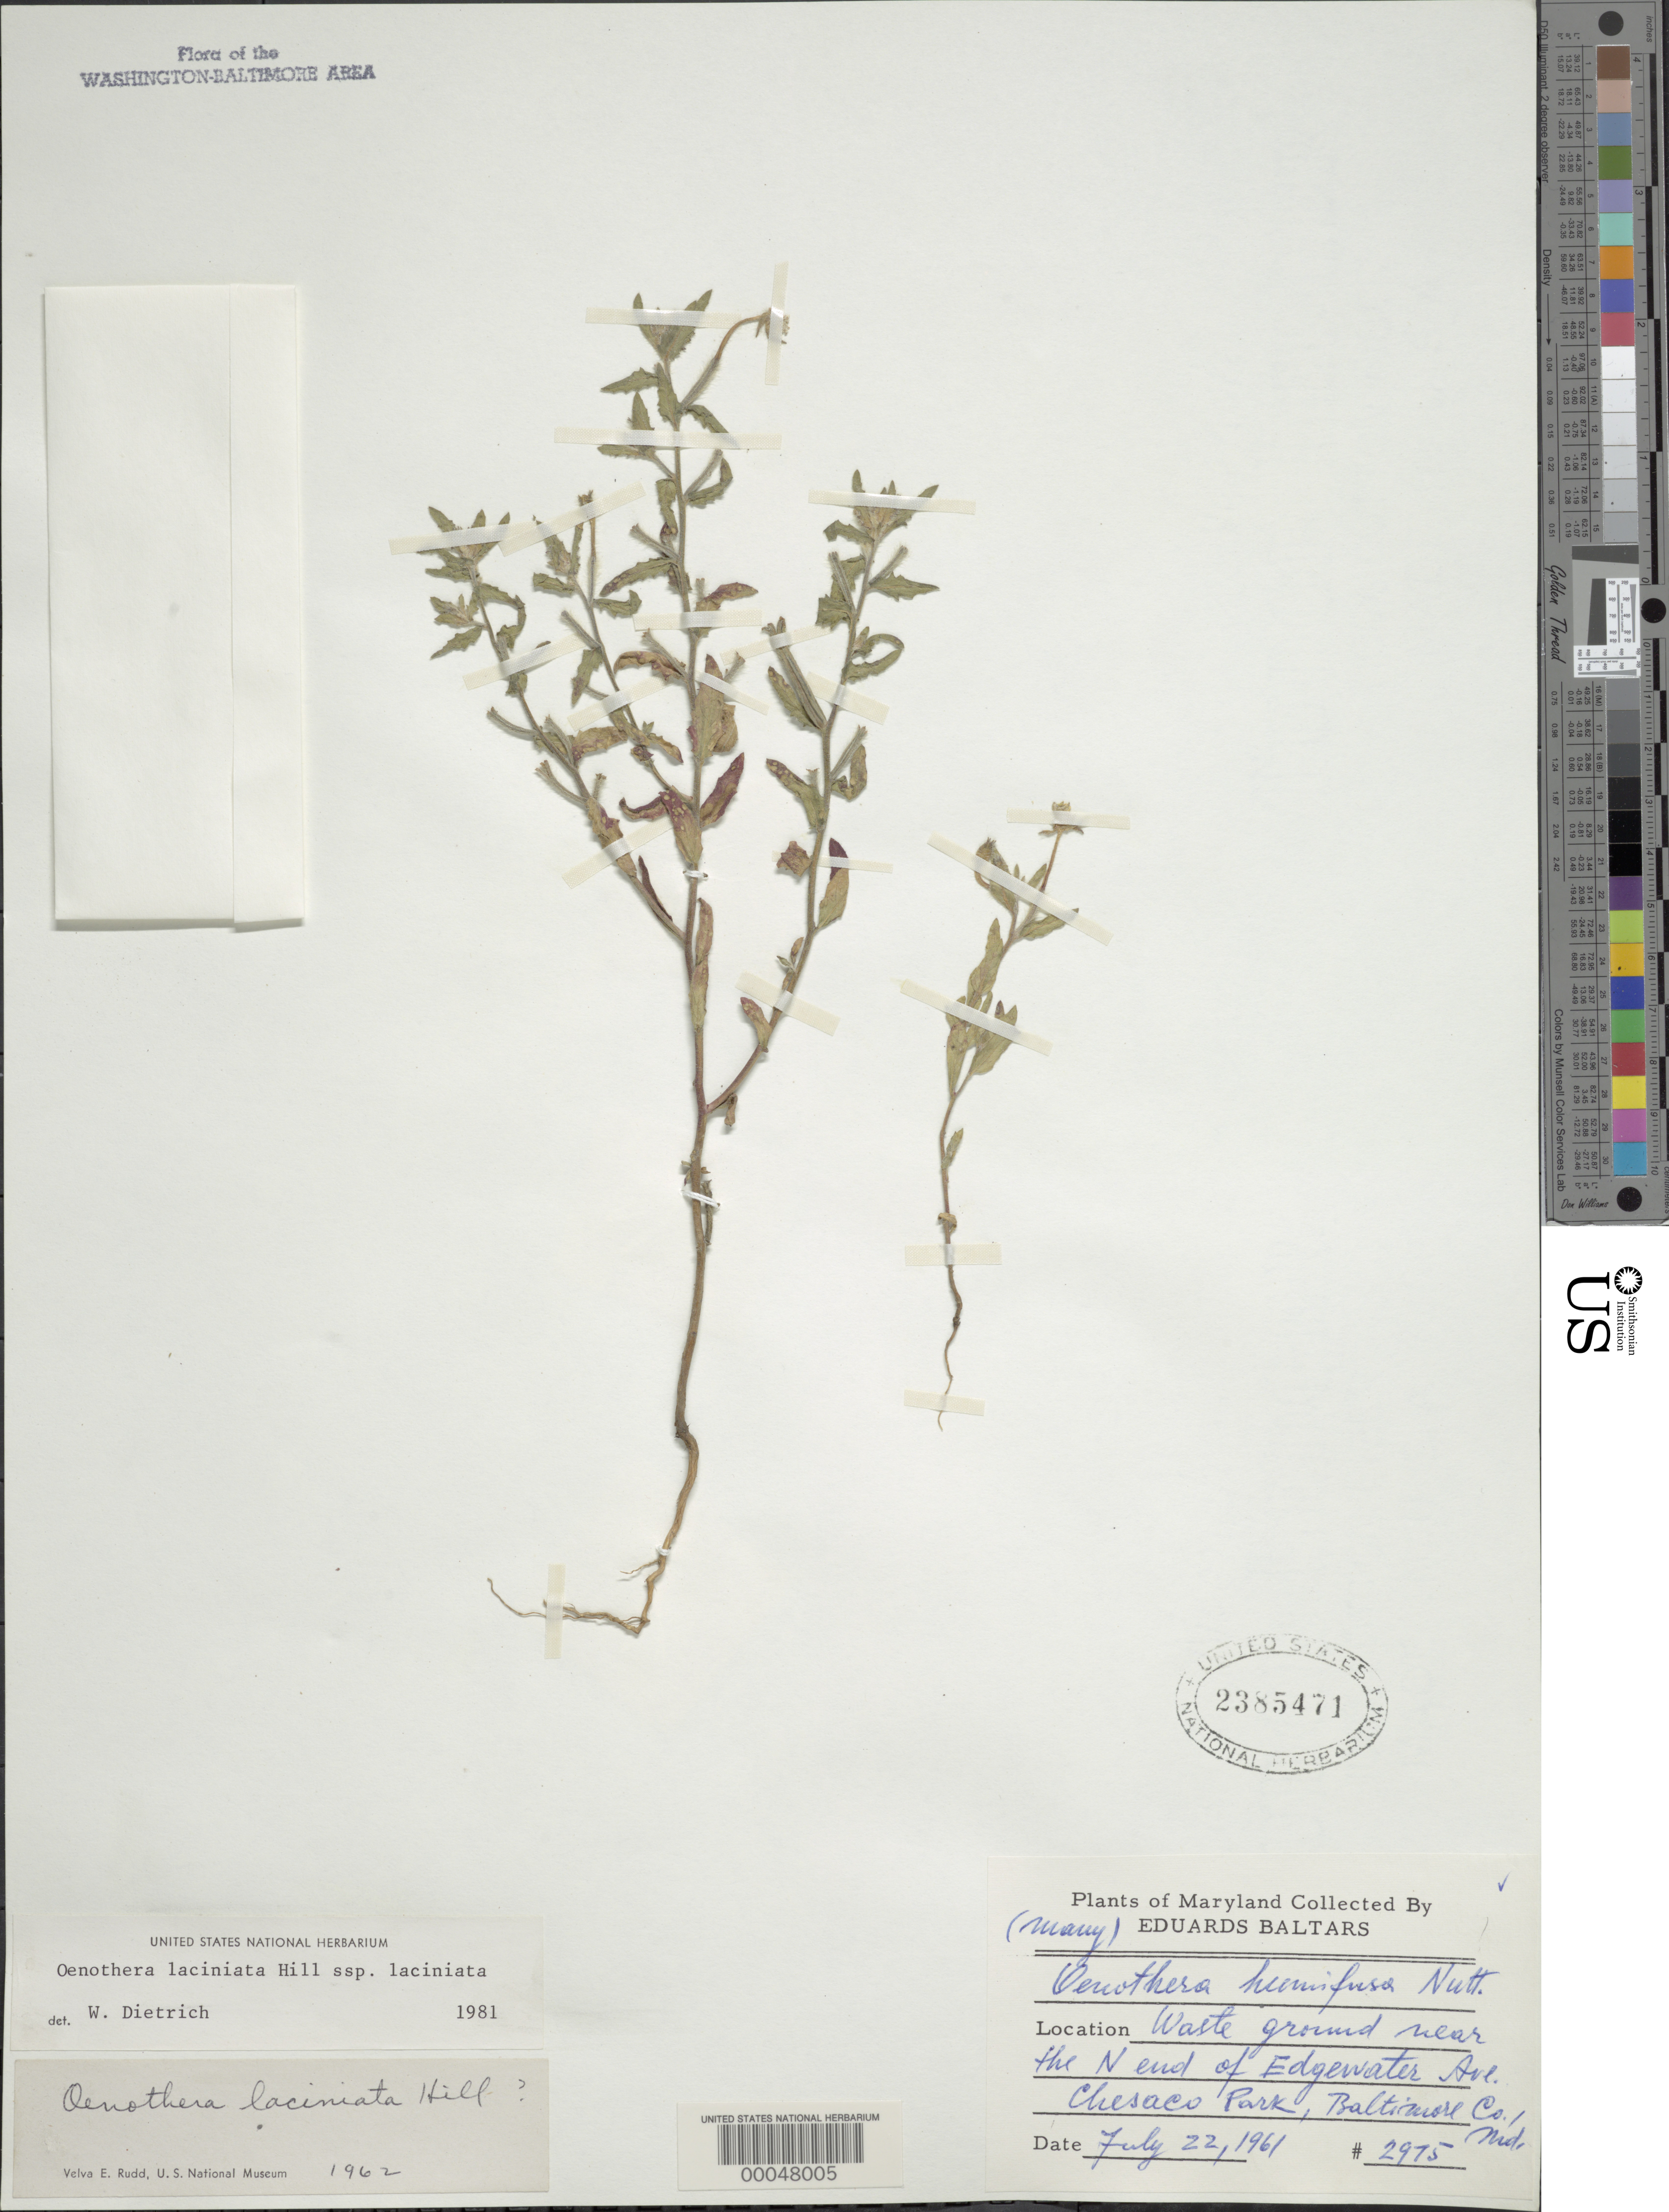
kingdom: Plantae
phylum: Tracheophyta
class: Magnoliopsida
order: Myrtales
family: Onagraceae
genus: Oenothera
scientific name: Oenothera laciniata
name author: Hill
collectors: E. Baltars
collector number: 2975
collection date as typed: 22 Jul 1961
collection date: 1961-07-22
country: United States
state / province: Maryland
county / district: Baltimore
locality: Near the N end of Edgewater Ave, Chesaco Park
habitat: Waste ground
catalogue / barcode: US 2385471